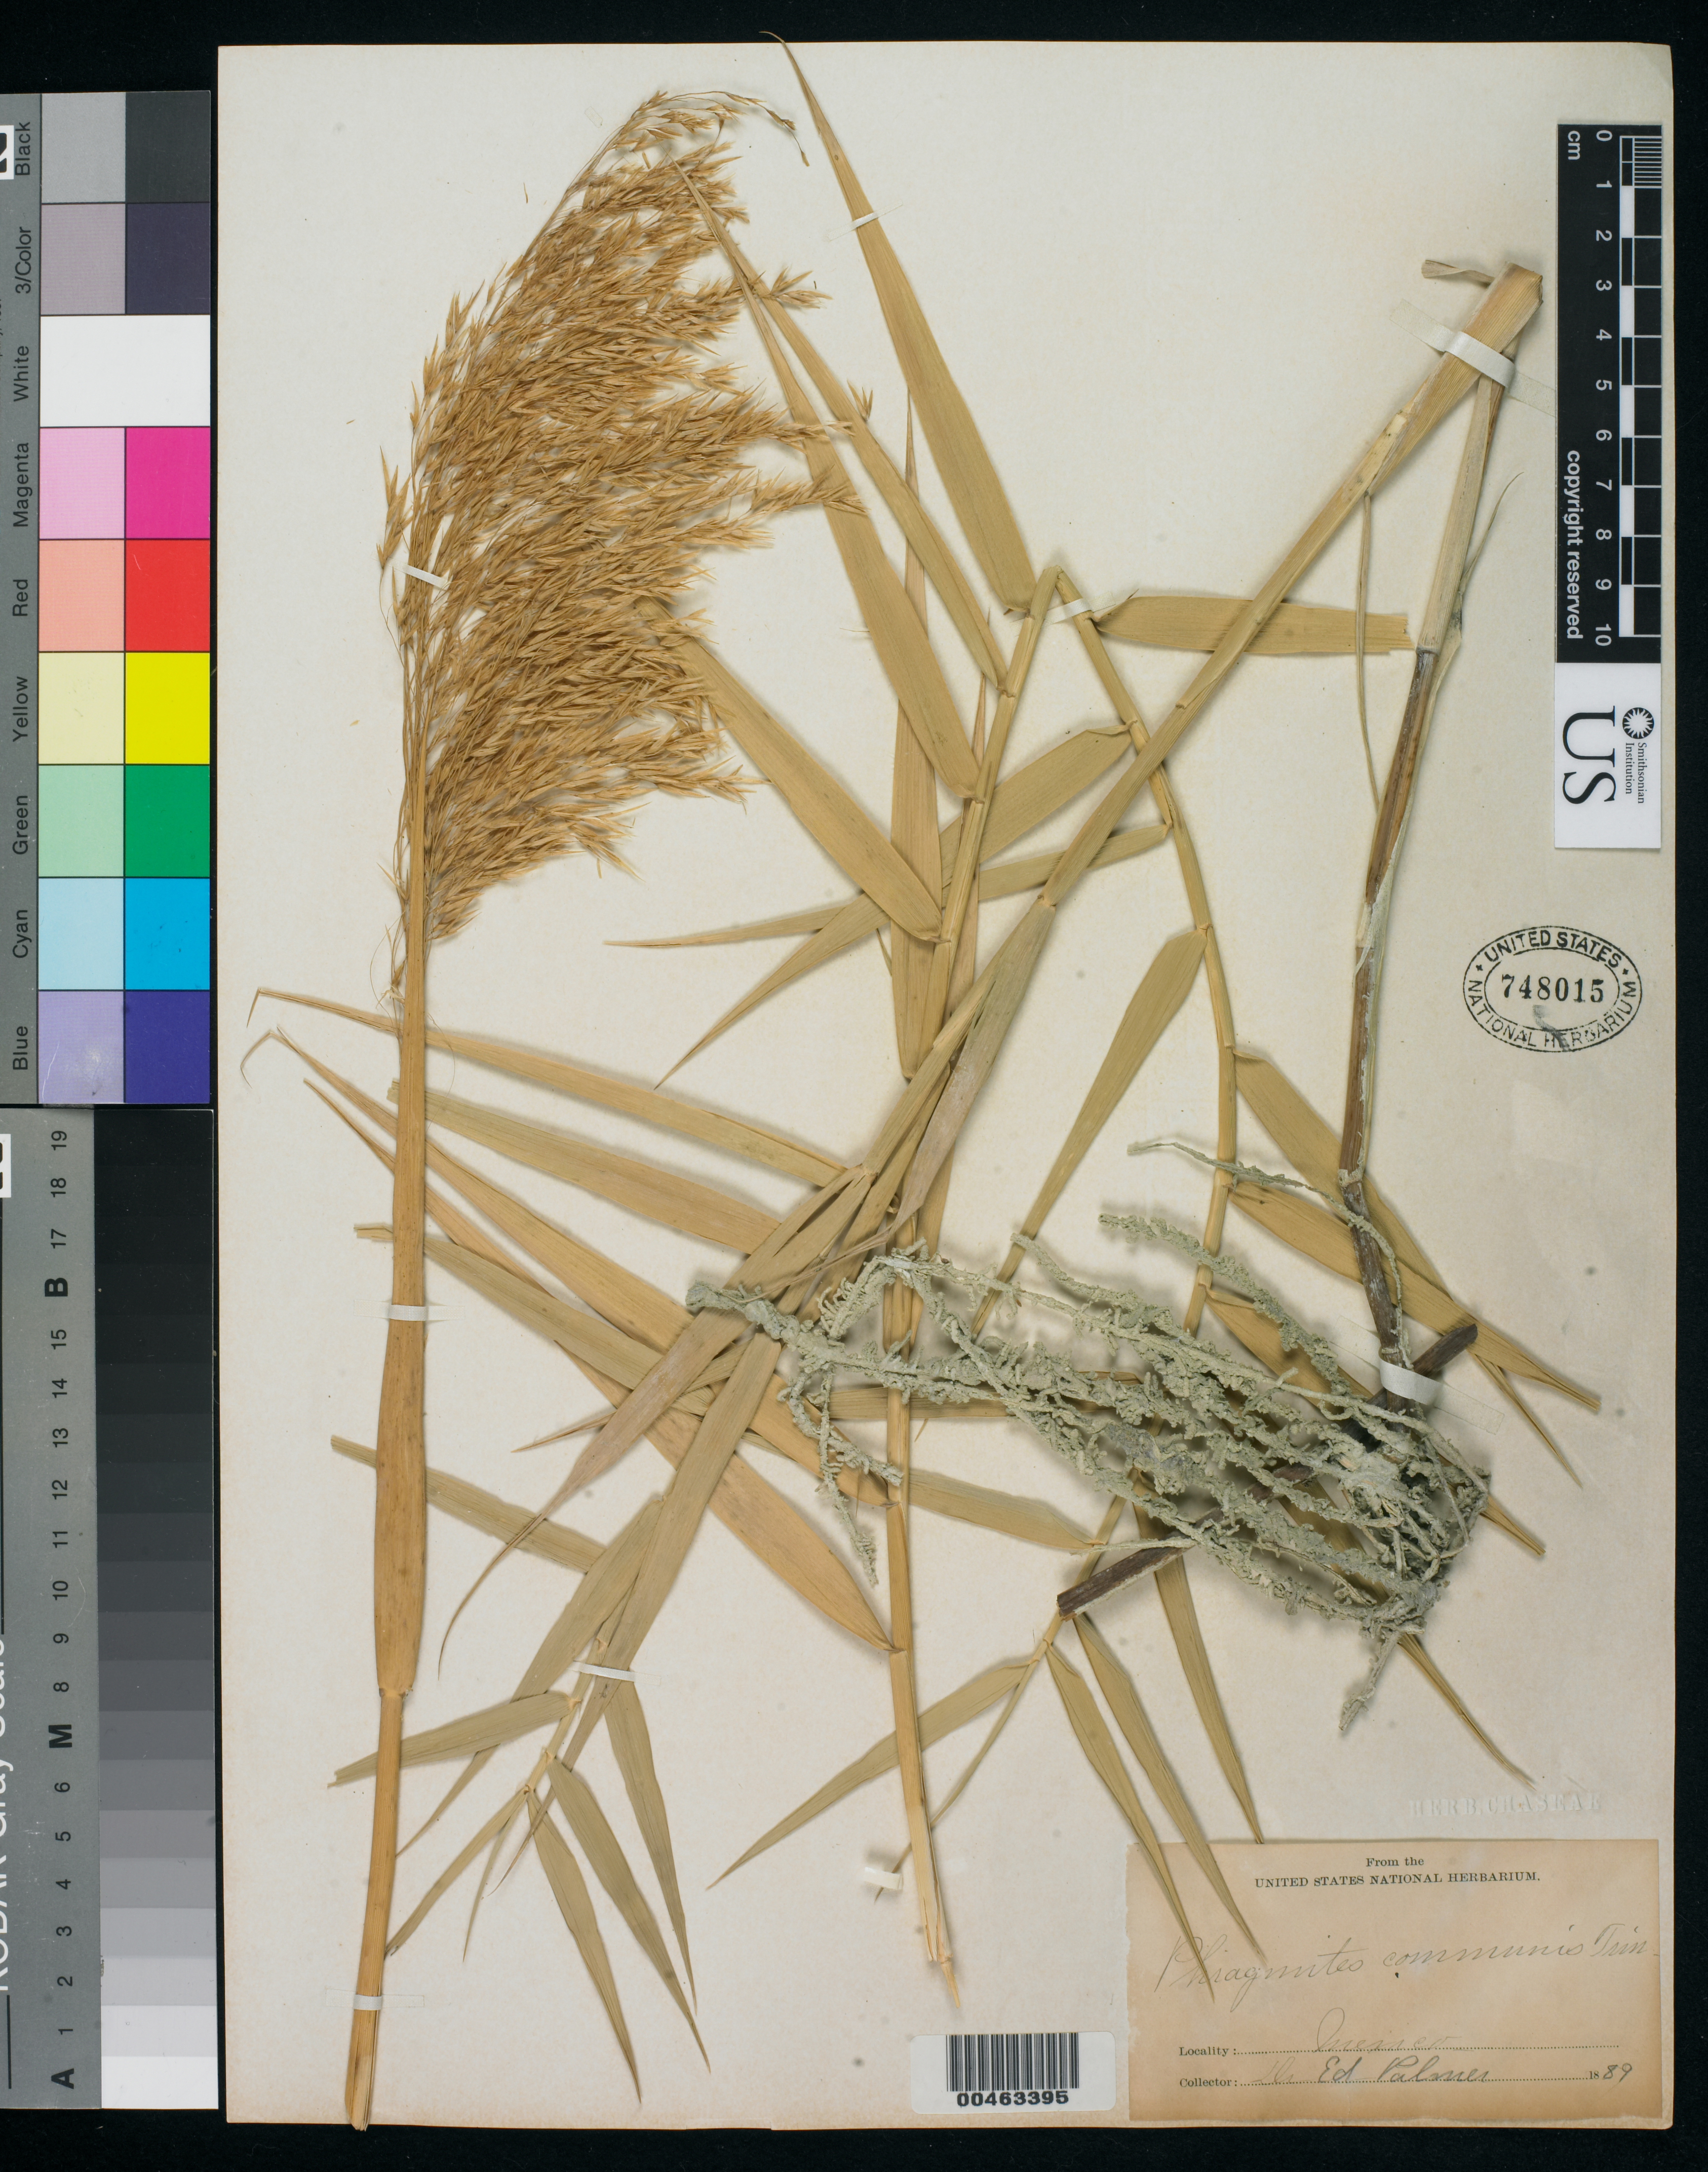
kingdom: Plantae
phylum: Tracheophyta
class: Liliopsida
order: Poales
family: Poaceae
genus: Phragmites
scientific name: Phragmites australis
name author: (Cav.) Trin. ex Steud.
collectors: E. Palmer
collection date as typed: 1889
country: Mexico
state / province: Durango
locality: San Ramon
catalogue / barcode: US 748015